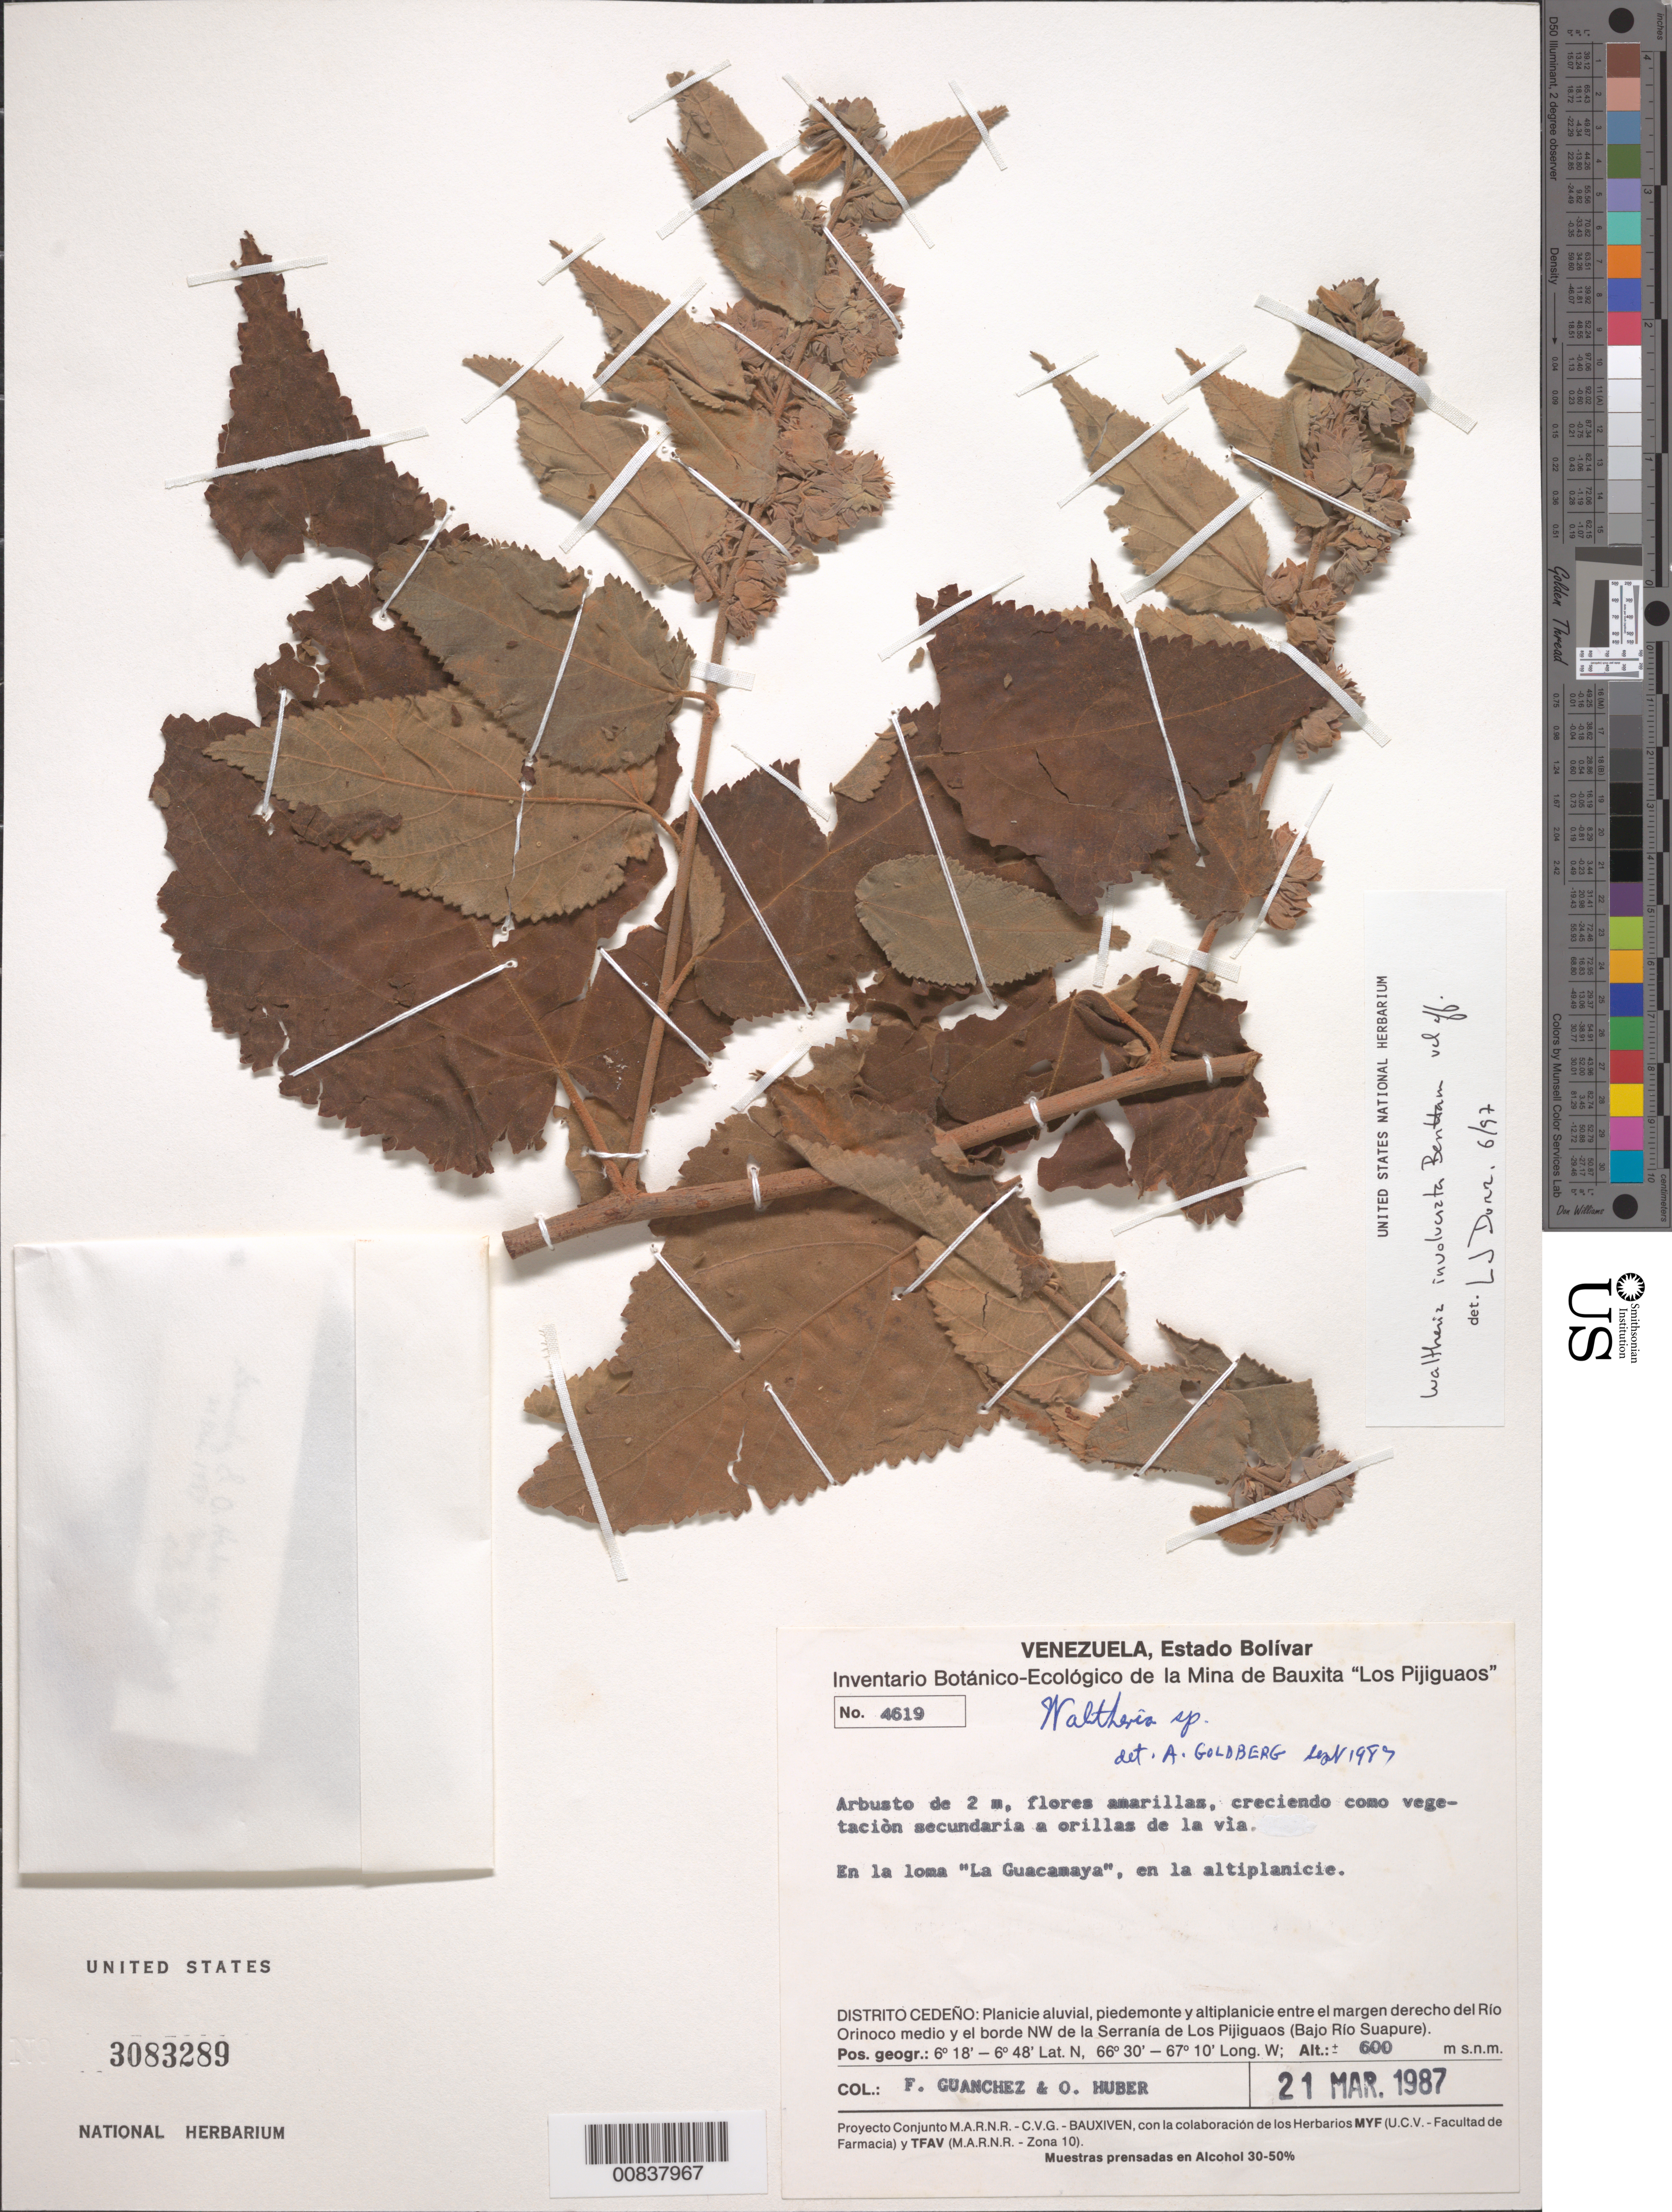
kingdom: Plantae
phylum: Tracheophyta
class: Magnoliopsida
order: Malvales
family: Malvaceae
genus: Waltheria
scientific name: Waltheria involucrata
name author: Benth.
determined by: Dorr, L. J., (BOT), Smithsonian Institution - National Museum of Natural History (UNITED STATES)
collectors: F. Guánchez M. & O. Huber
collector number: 4619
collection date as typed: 21-Mar-87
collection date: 1987-03-21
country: Venezuela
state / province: Bolívar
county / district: Cedeño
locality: Río Orinoco medio to el borde NW de la Serrania de Los Pijiguaos (Bajo Río Suapure)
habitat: Planacie aluvial, piedemonte y altiplanicie; en la loma "La Guacamaya", en la altiplanicie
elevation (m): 600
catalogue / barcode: US 3083289